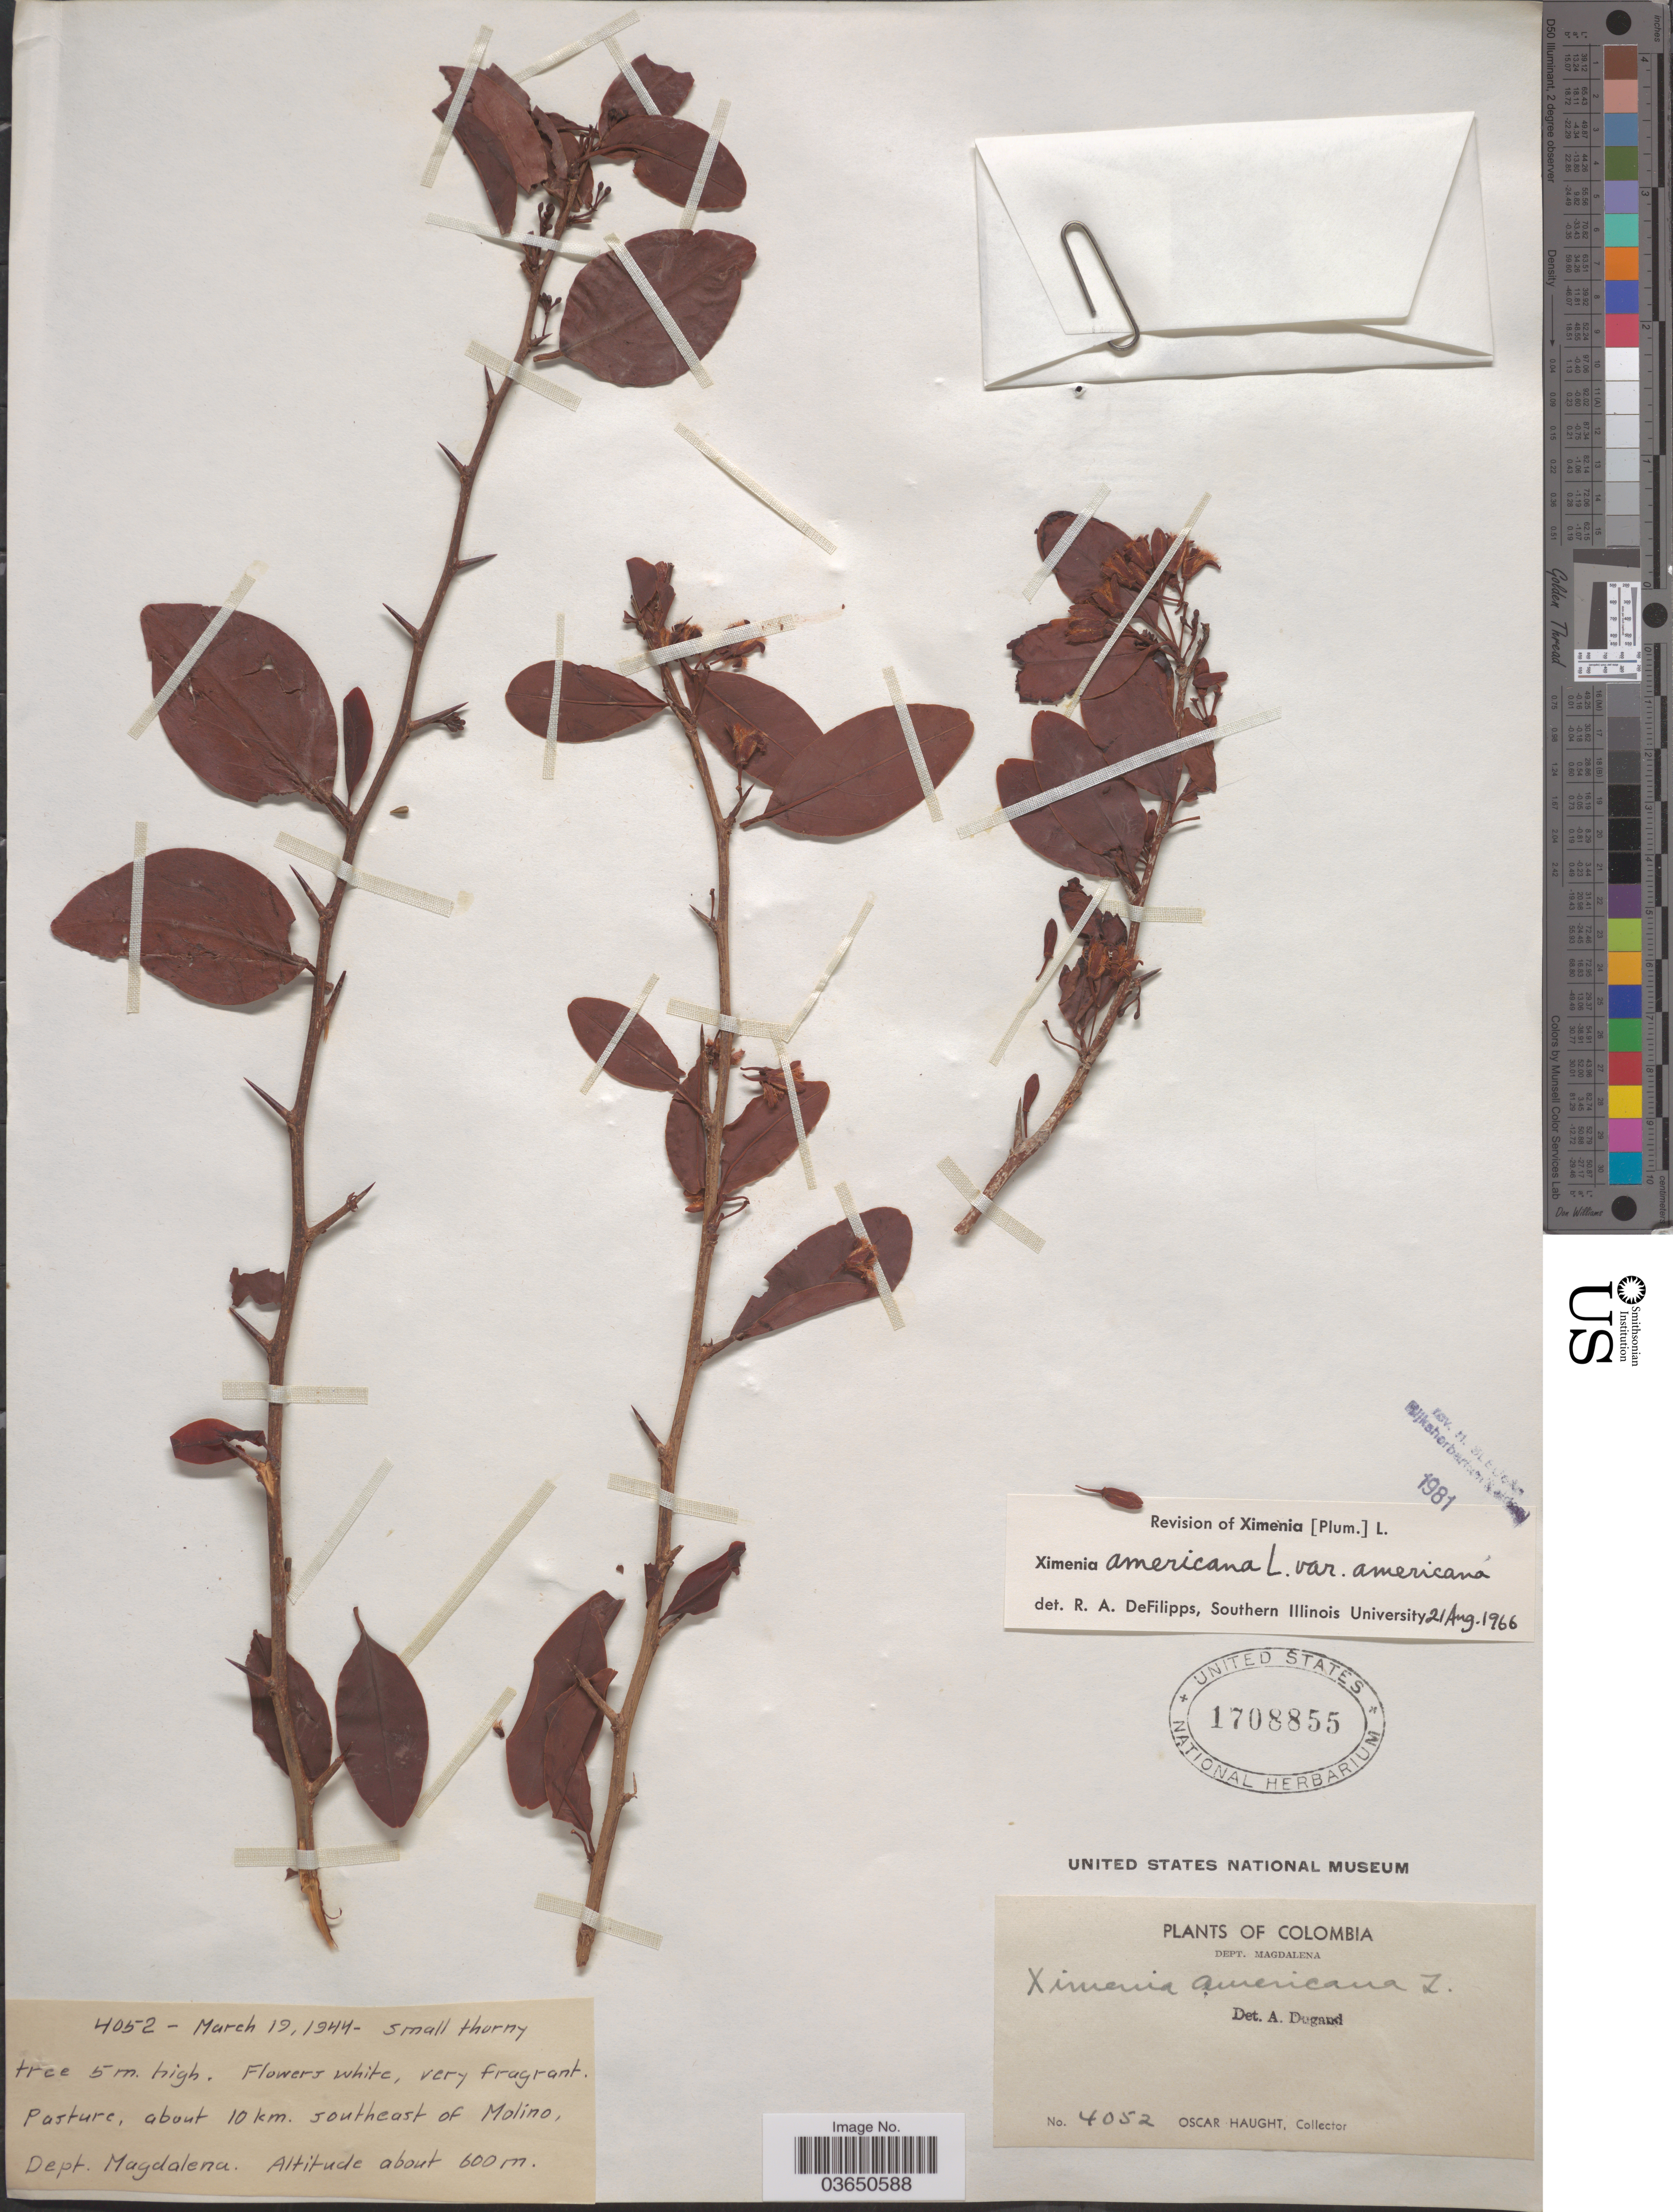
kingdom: Plantae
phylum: Tracheophyta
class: Magnoliopsida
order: Santalales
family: Ximeniaceae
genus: Ximenia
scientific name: Ximenia americana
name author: L.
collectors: O. Haught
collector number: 4052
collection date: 1944-03-19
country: Colombia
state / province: Magdalena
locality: About 10 km. southeast of Molino, Dept. Magdalena.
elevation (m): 600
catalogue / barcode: US 1708855